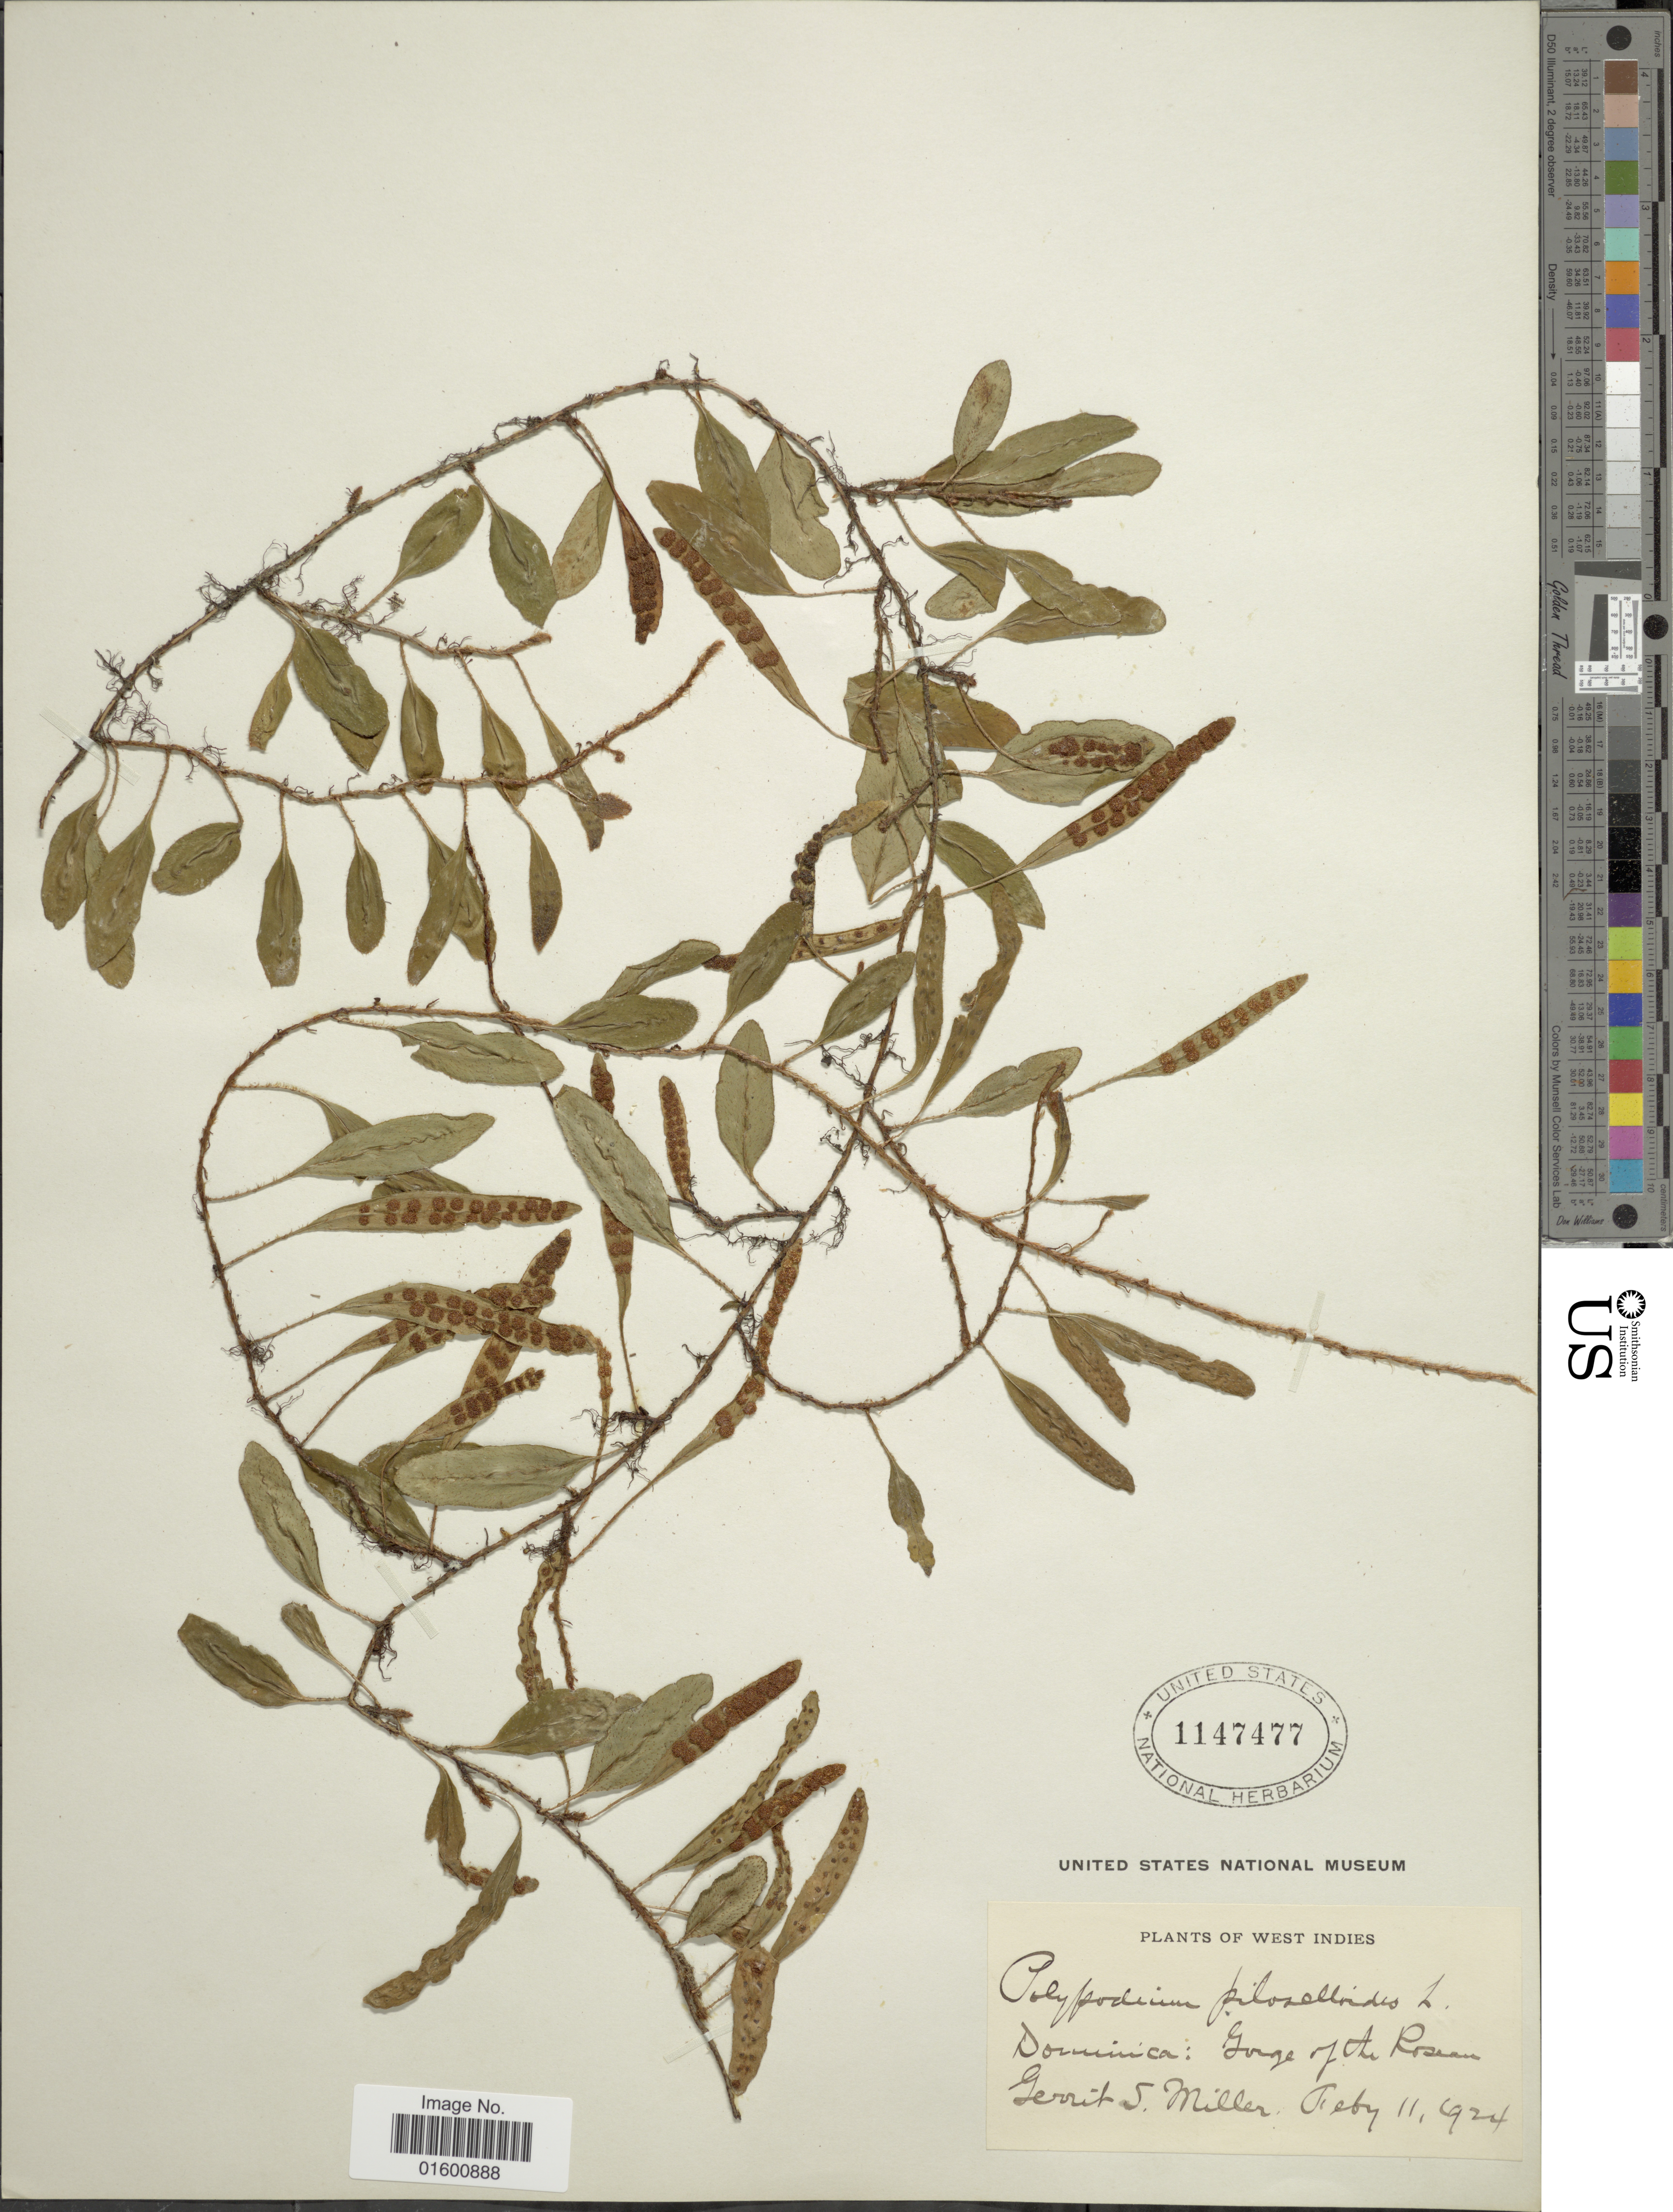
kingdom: Plantae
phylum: Tracheophyta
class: Polypodiopsida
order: Polypodiales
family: Polypodiaceae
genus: Microgramma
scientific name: Microgramma piloselloides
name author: (L.) Copel.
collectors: G. S. Miller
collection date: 1924-02-11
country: Dominica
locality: Gorge of the Roseau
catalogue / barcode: US 1147477